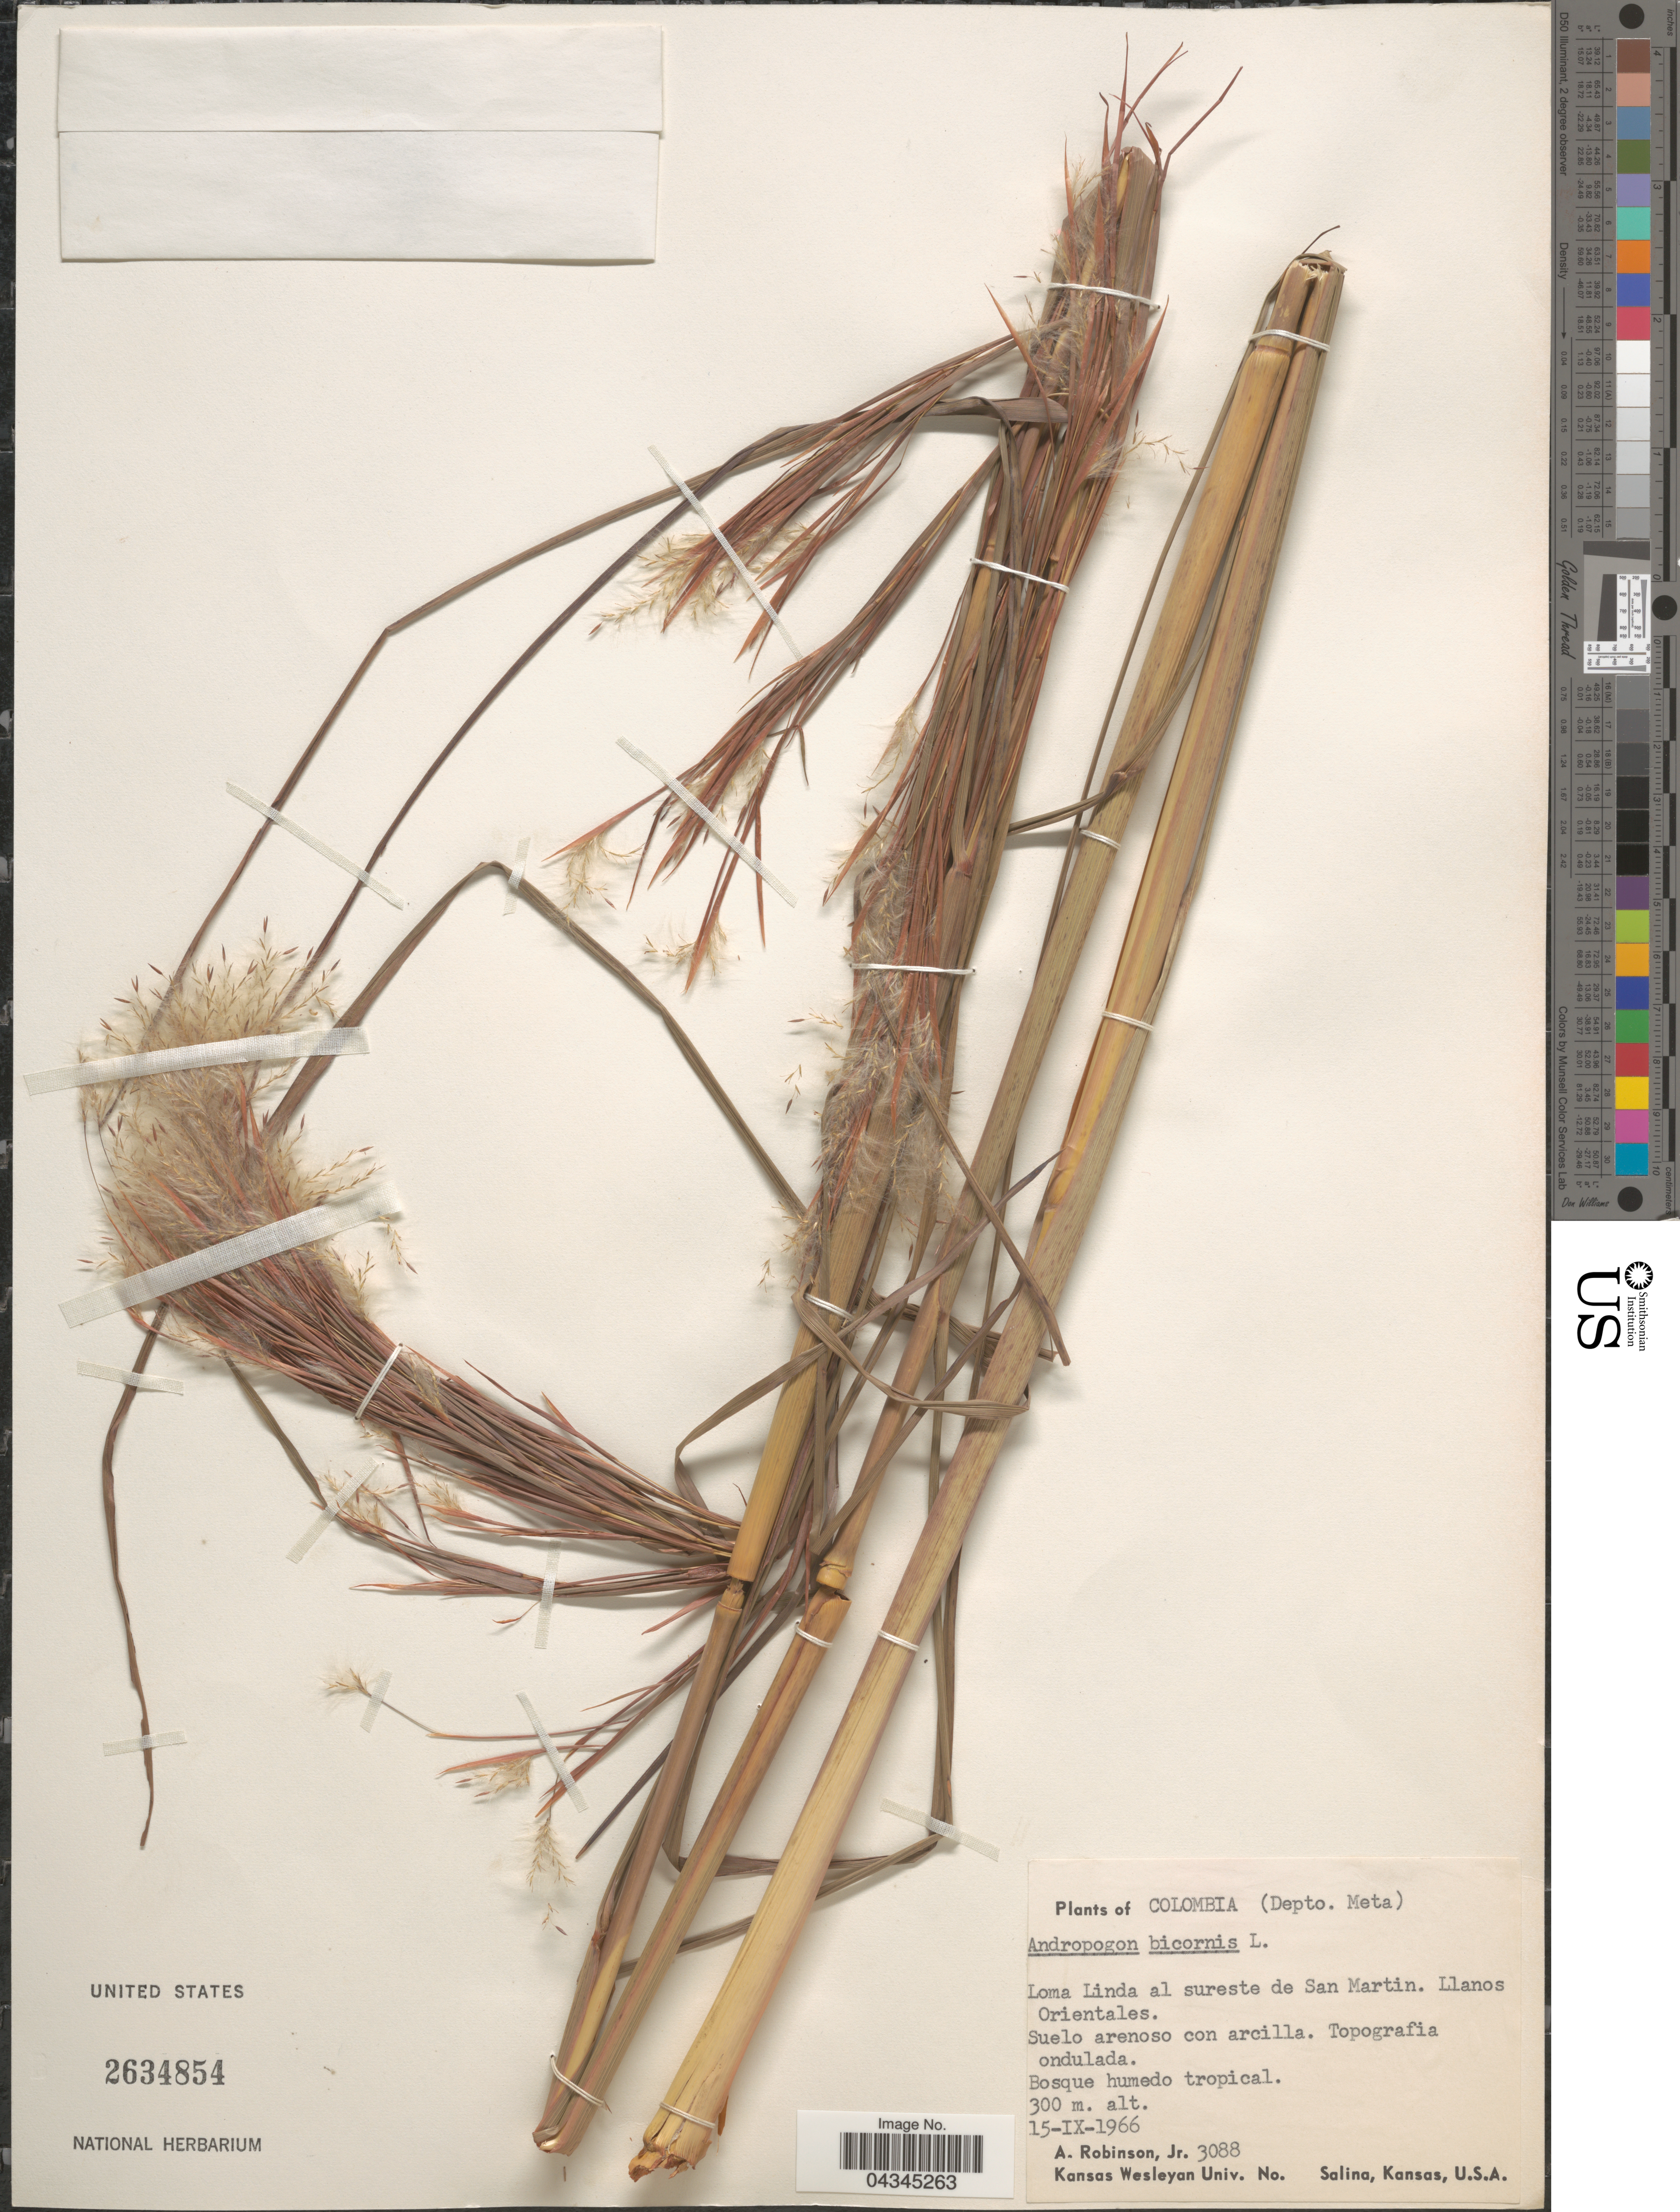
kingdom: Plantae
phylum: Tracheophyta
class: Liliopsida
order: Poales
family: Poaceae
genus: Andropogon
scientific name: Andropogon bicornis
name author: L.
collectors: A. Robinson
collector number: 3088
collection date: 1966-09-15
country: Colombia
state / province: Meta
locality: (Depto. Meta). Loma Linda al sureste de San Martin. Llanos Orientales.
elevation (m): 300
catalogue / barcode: US 2634854